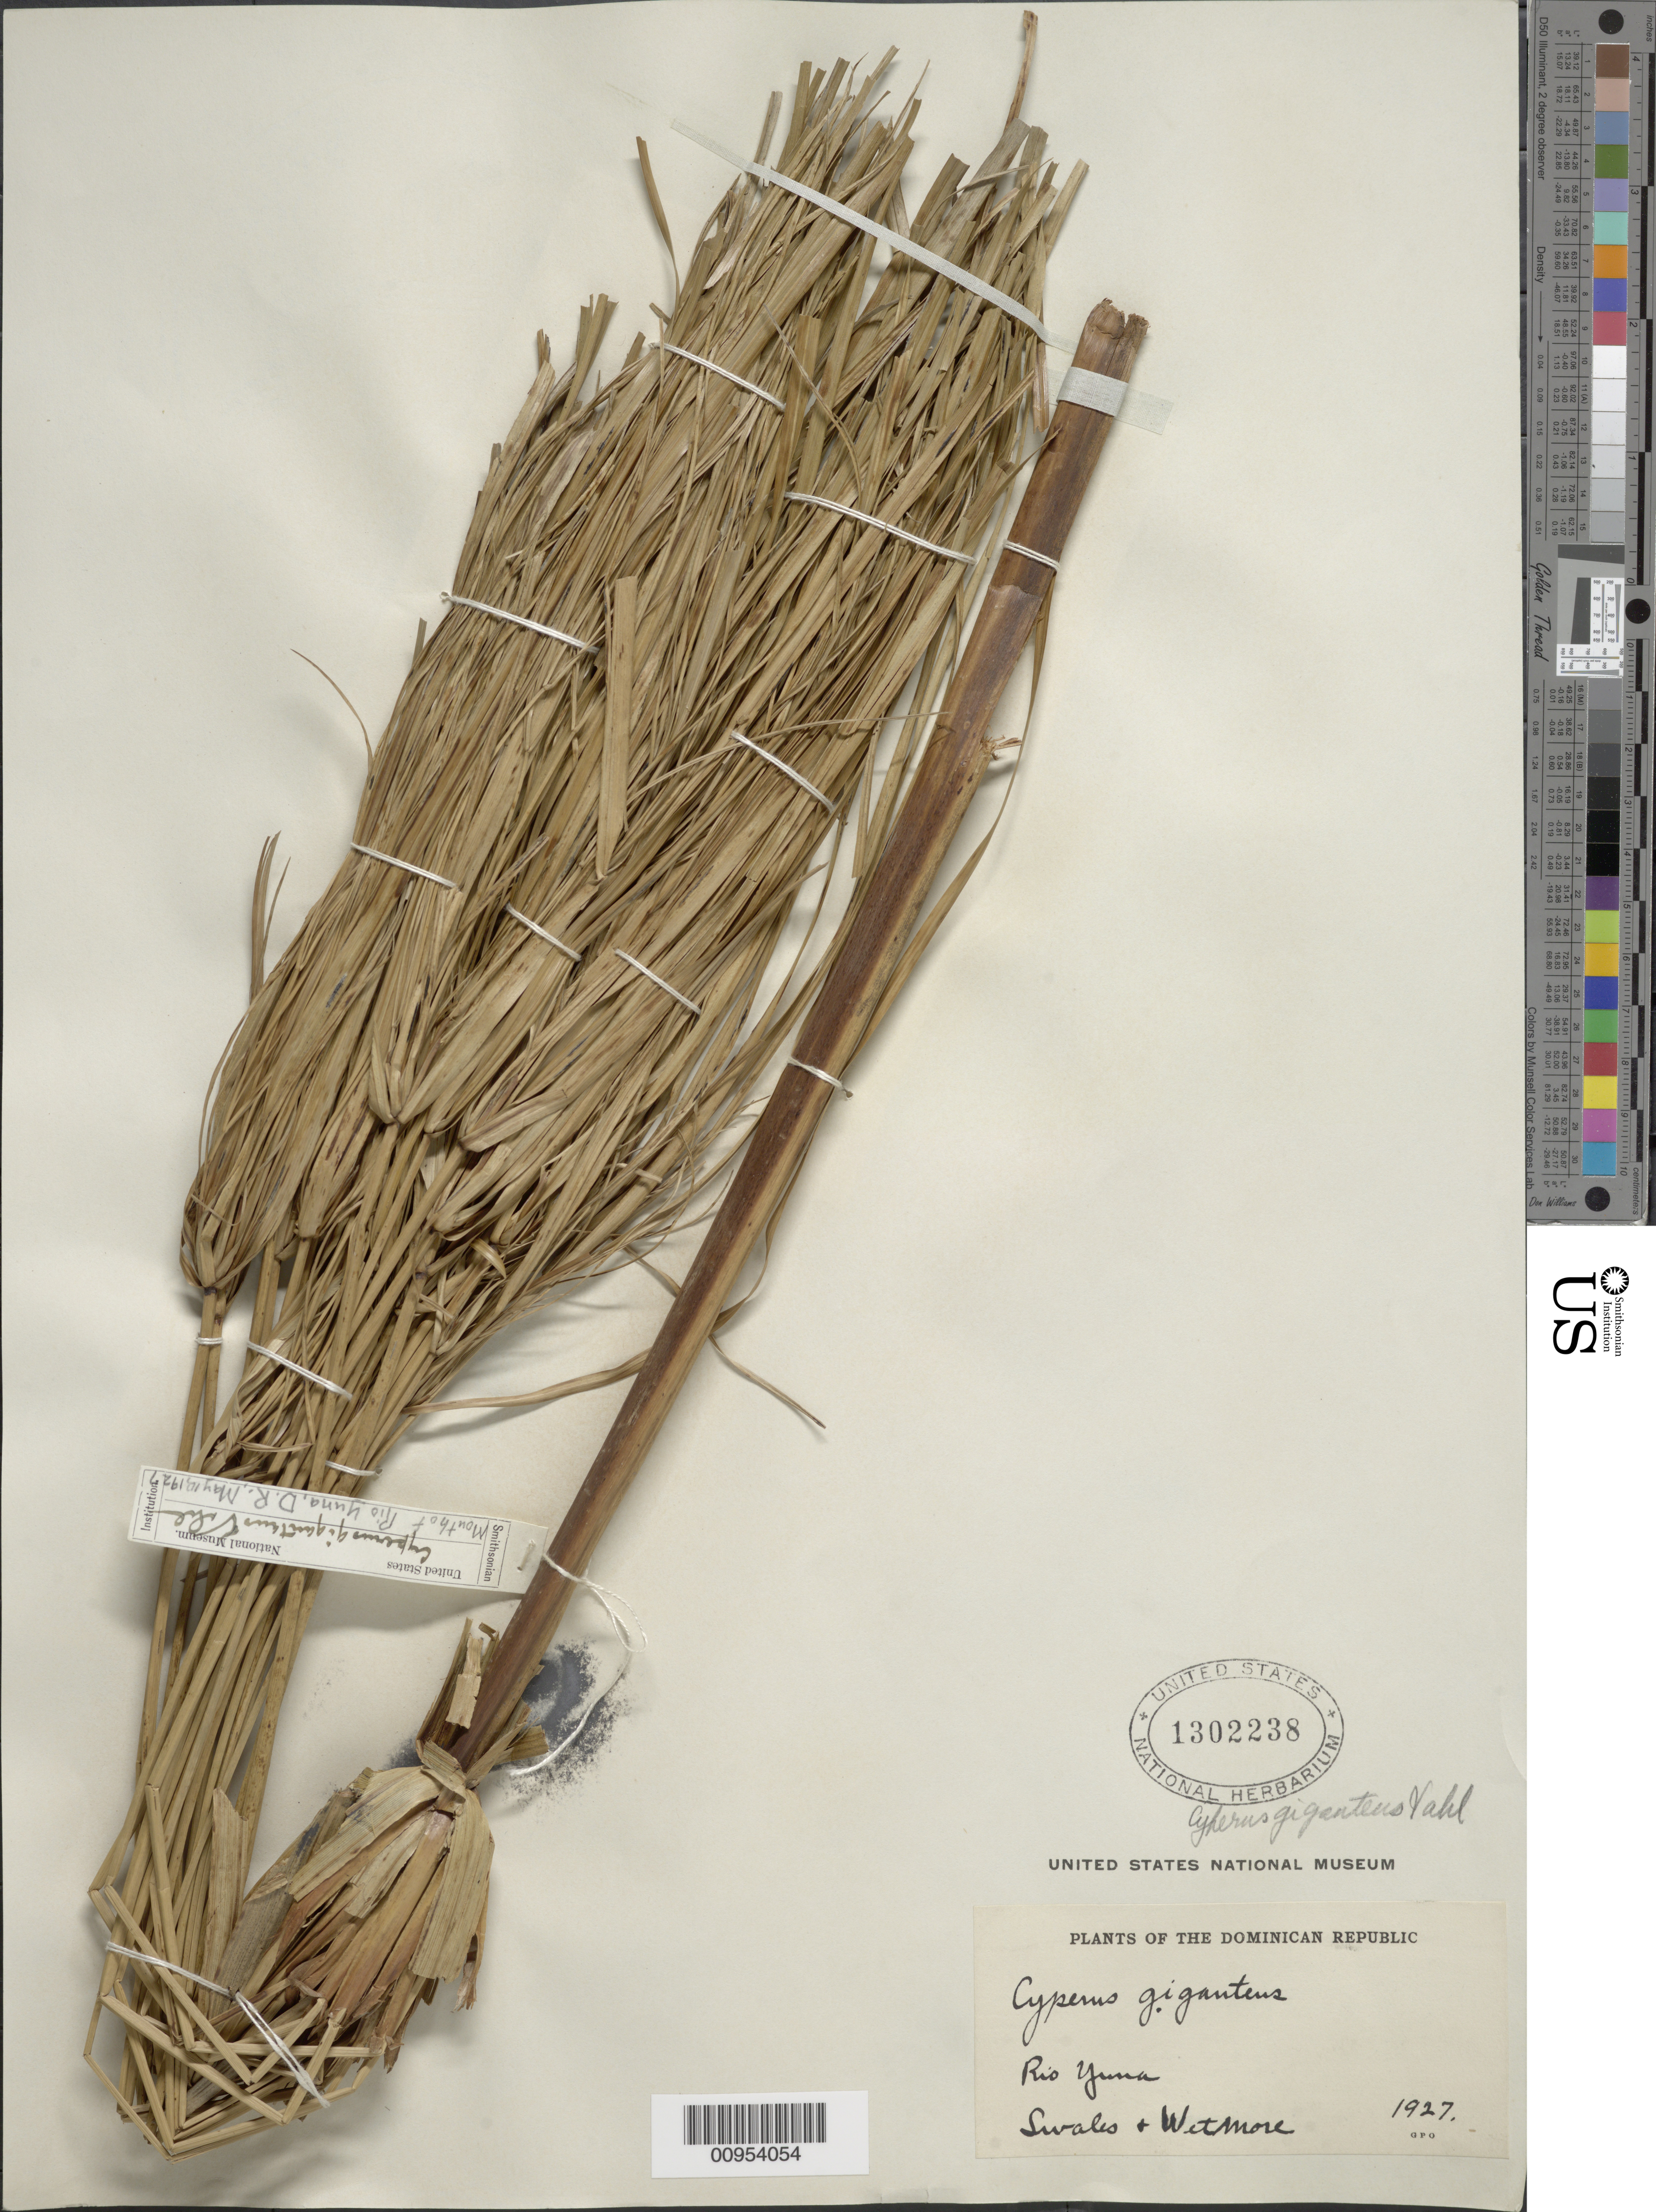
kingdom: Plantae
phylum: Tracheophyta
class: Liliopsida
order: Poales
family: Cyperaceae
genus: Cyperus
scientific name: Cyperus giganteus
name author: Vahl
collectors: -. Swales & -. Wetmore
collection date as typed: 1927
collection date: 1927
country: Dominican Republic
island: Hispaniola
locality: Rio Yuma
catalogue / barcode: US 1302238